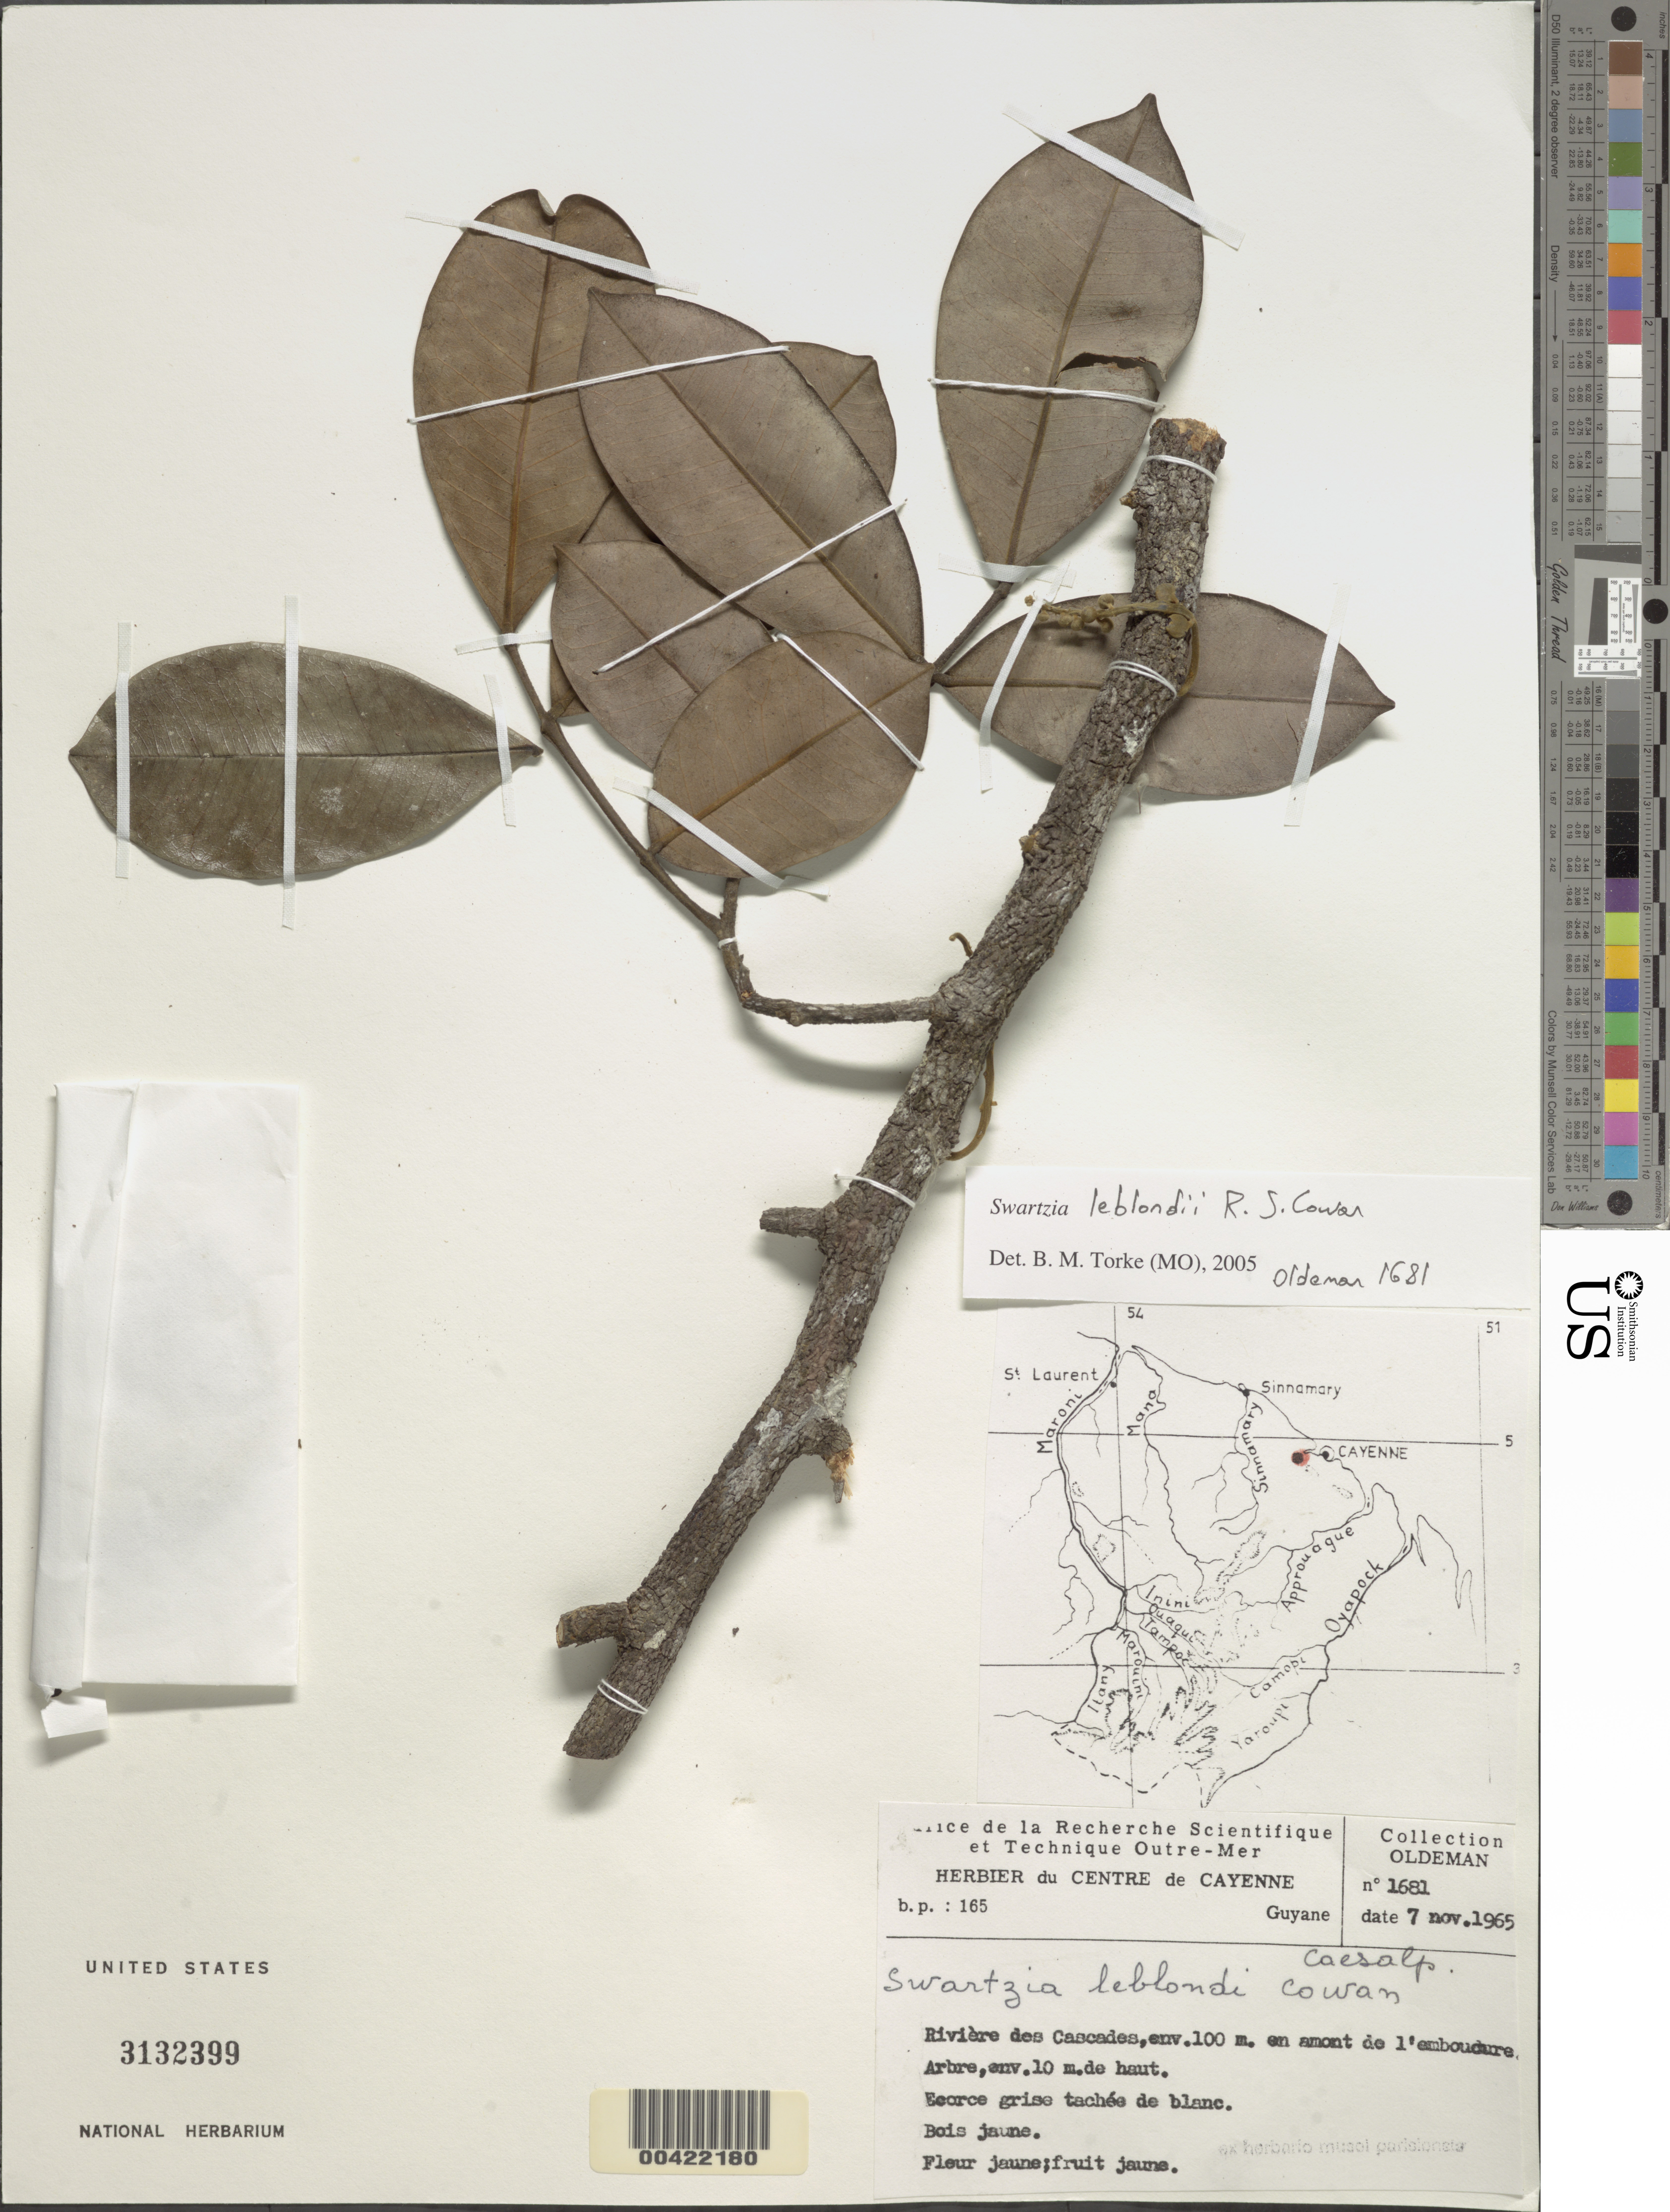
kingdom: Plantae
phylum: Tracheophyta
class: Magnoliopsida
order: Fabales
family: Fabaceae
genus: Swartzia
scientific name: Swartzia leblondii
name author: R.S. Cowan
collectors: R. Oldeman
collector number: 1681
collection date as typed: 07 Nov 1965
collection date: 1965-11-07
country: French Guiana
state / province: Cayenne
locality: Riviere des cascades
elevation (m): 100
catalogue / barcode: US 3132399